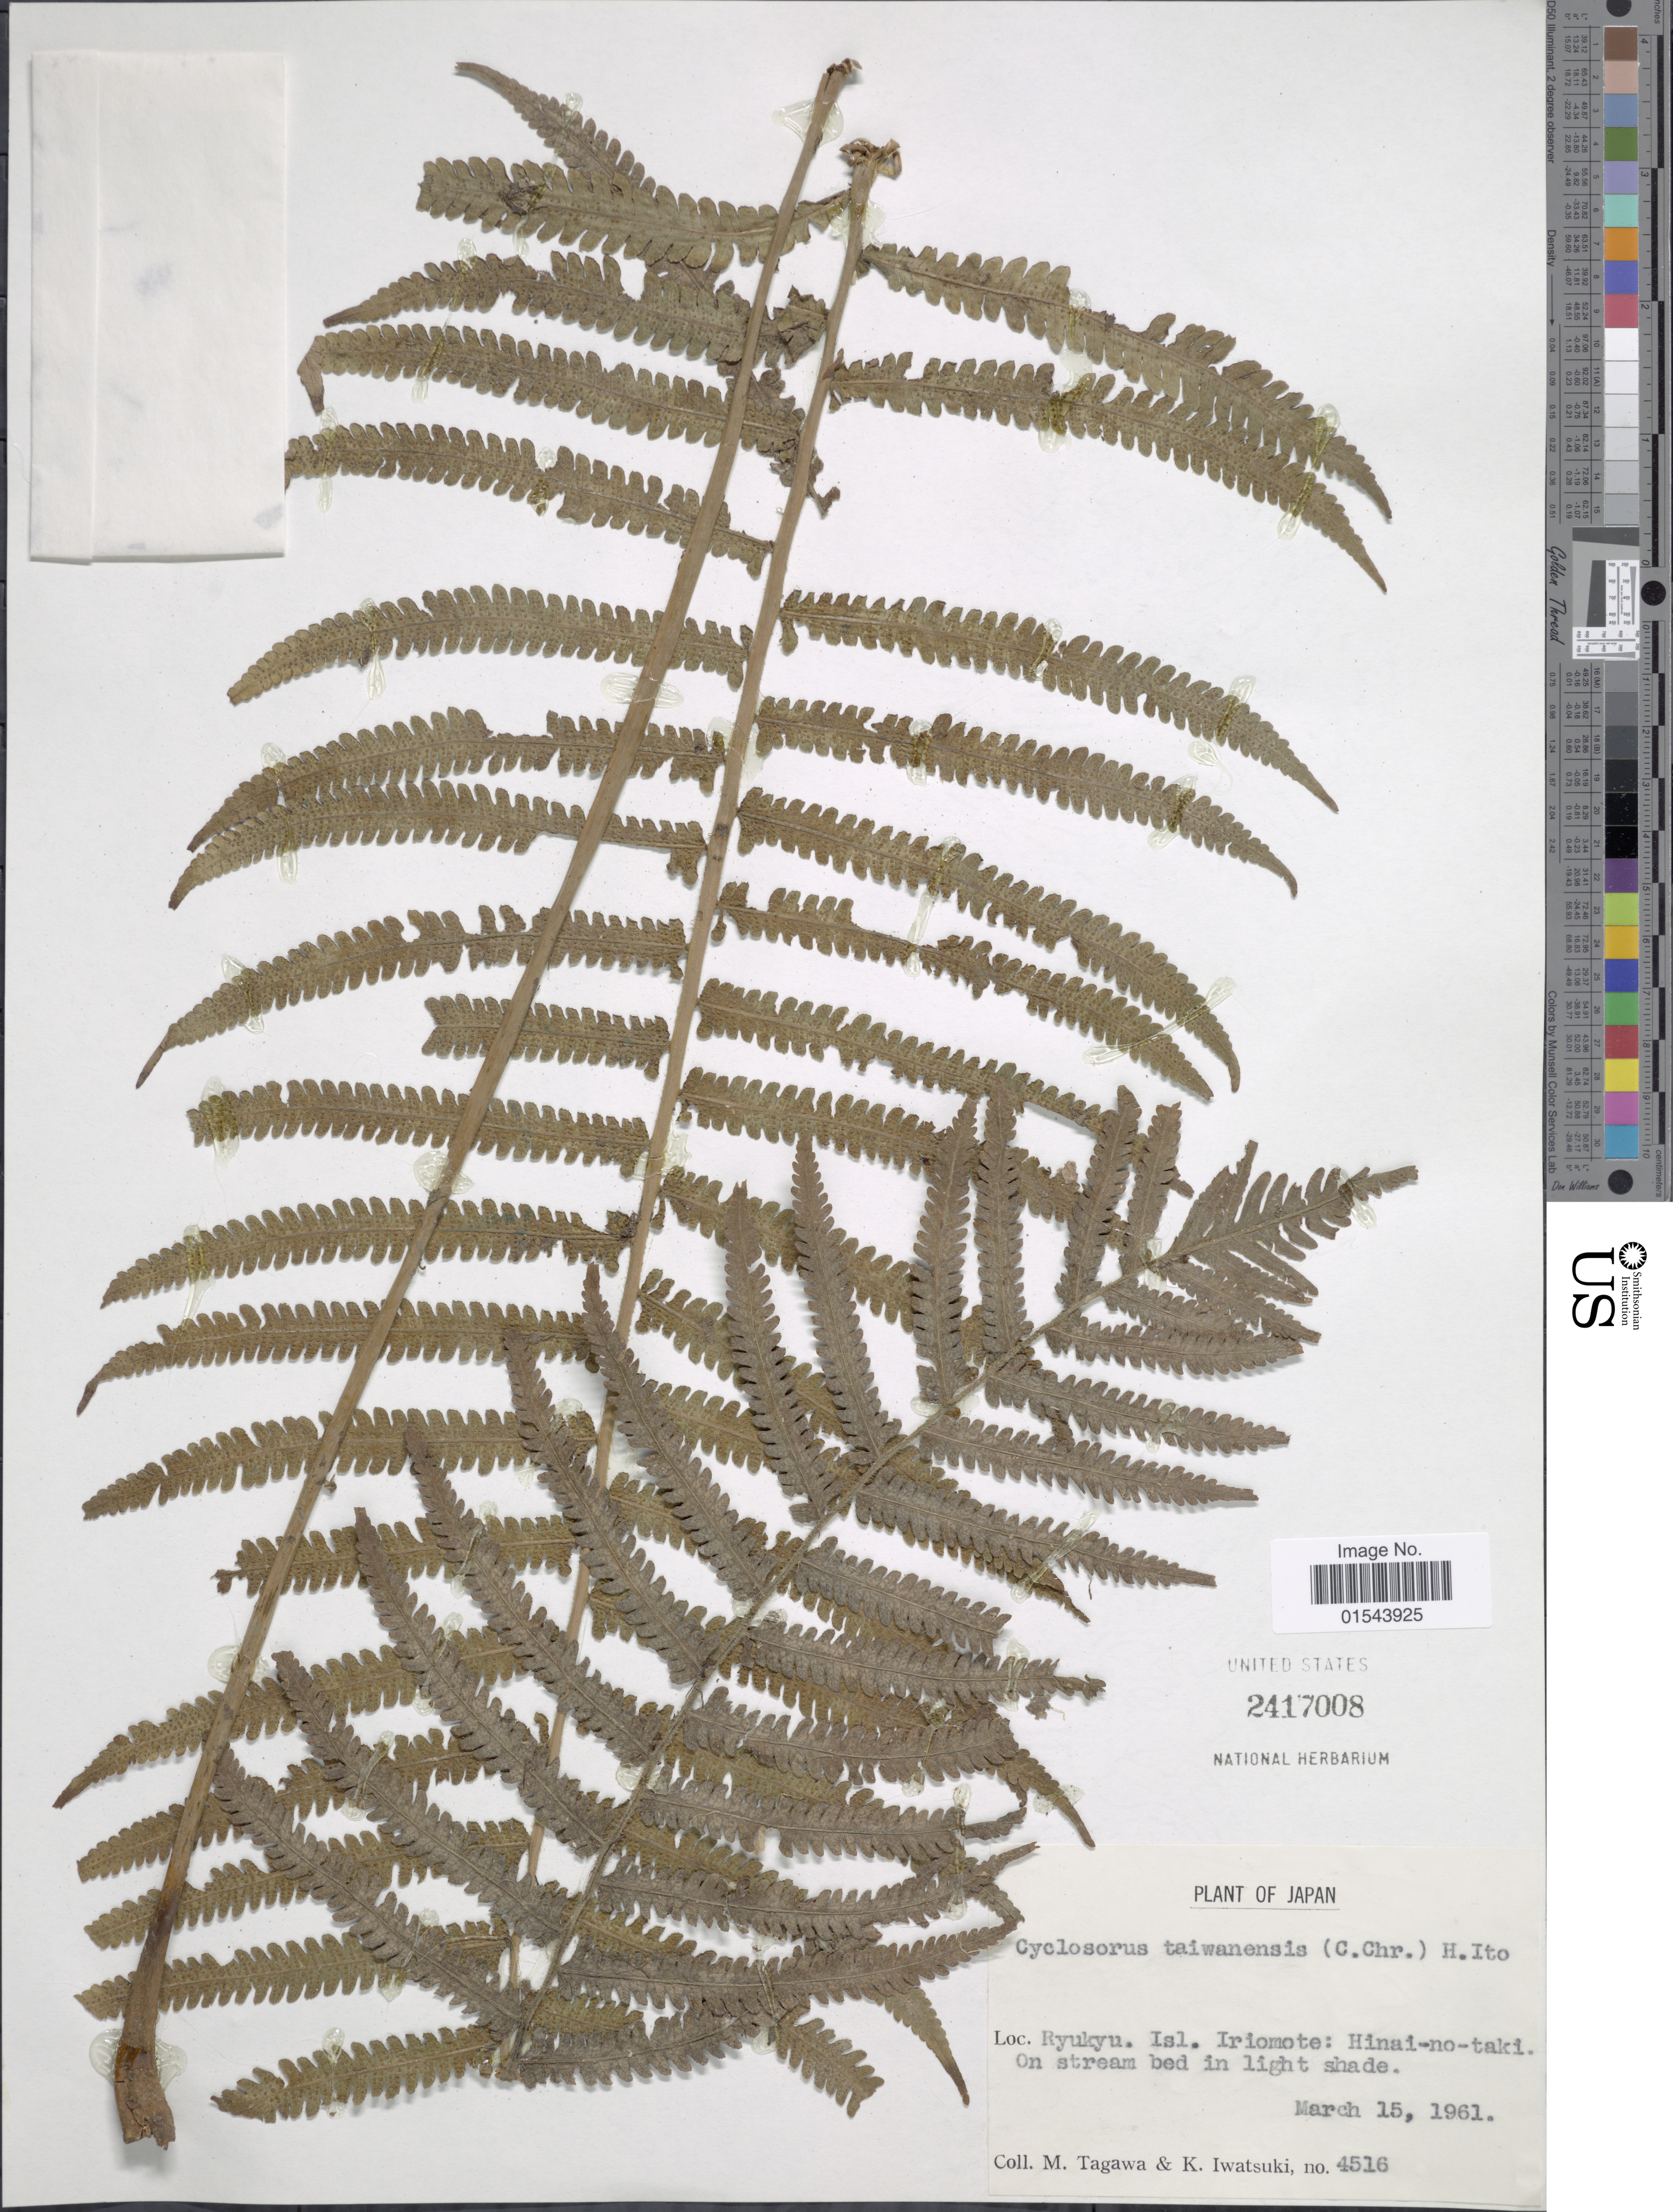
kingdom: Plantae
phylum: Tracheophyta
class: Polypodiopsida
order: Polypodiales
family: Thelypteridaceae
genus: Christella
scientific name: Christella taiwanensis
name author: (C. Chr.) Holttum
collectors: M. Tagawa & K. Iwatsuki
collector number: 4516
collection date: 1961-03-15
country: Japan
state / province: Okinawa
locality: Ryukyu. Isl. Iriomote: Hinai-no-taki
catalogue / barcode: US 2417008